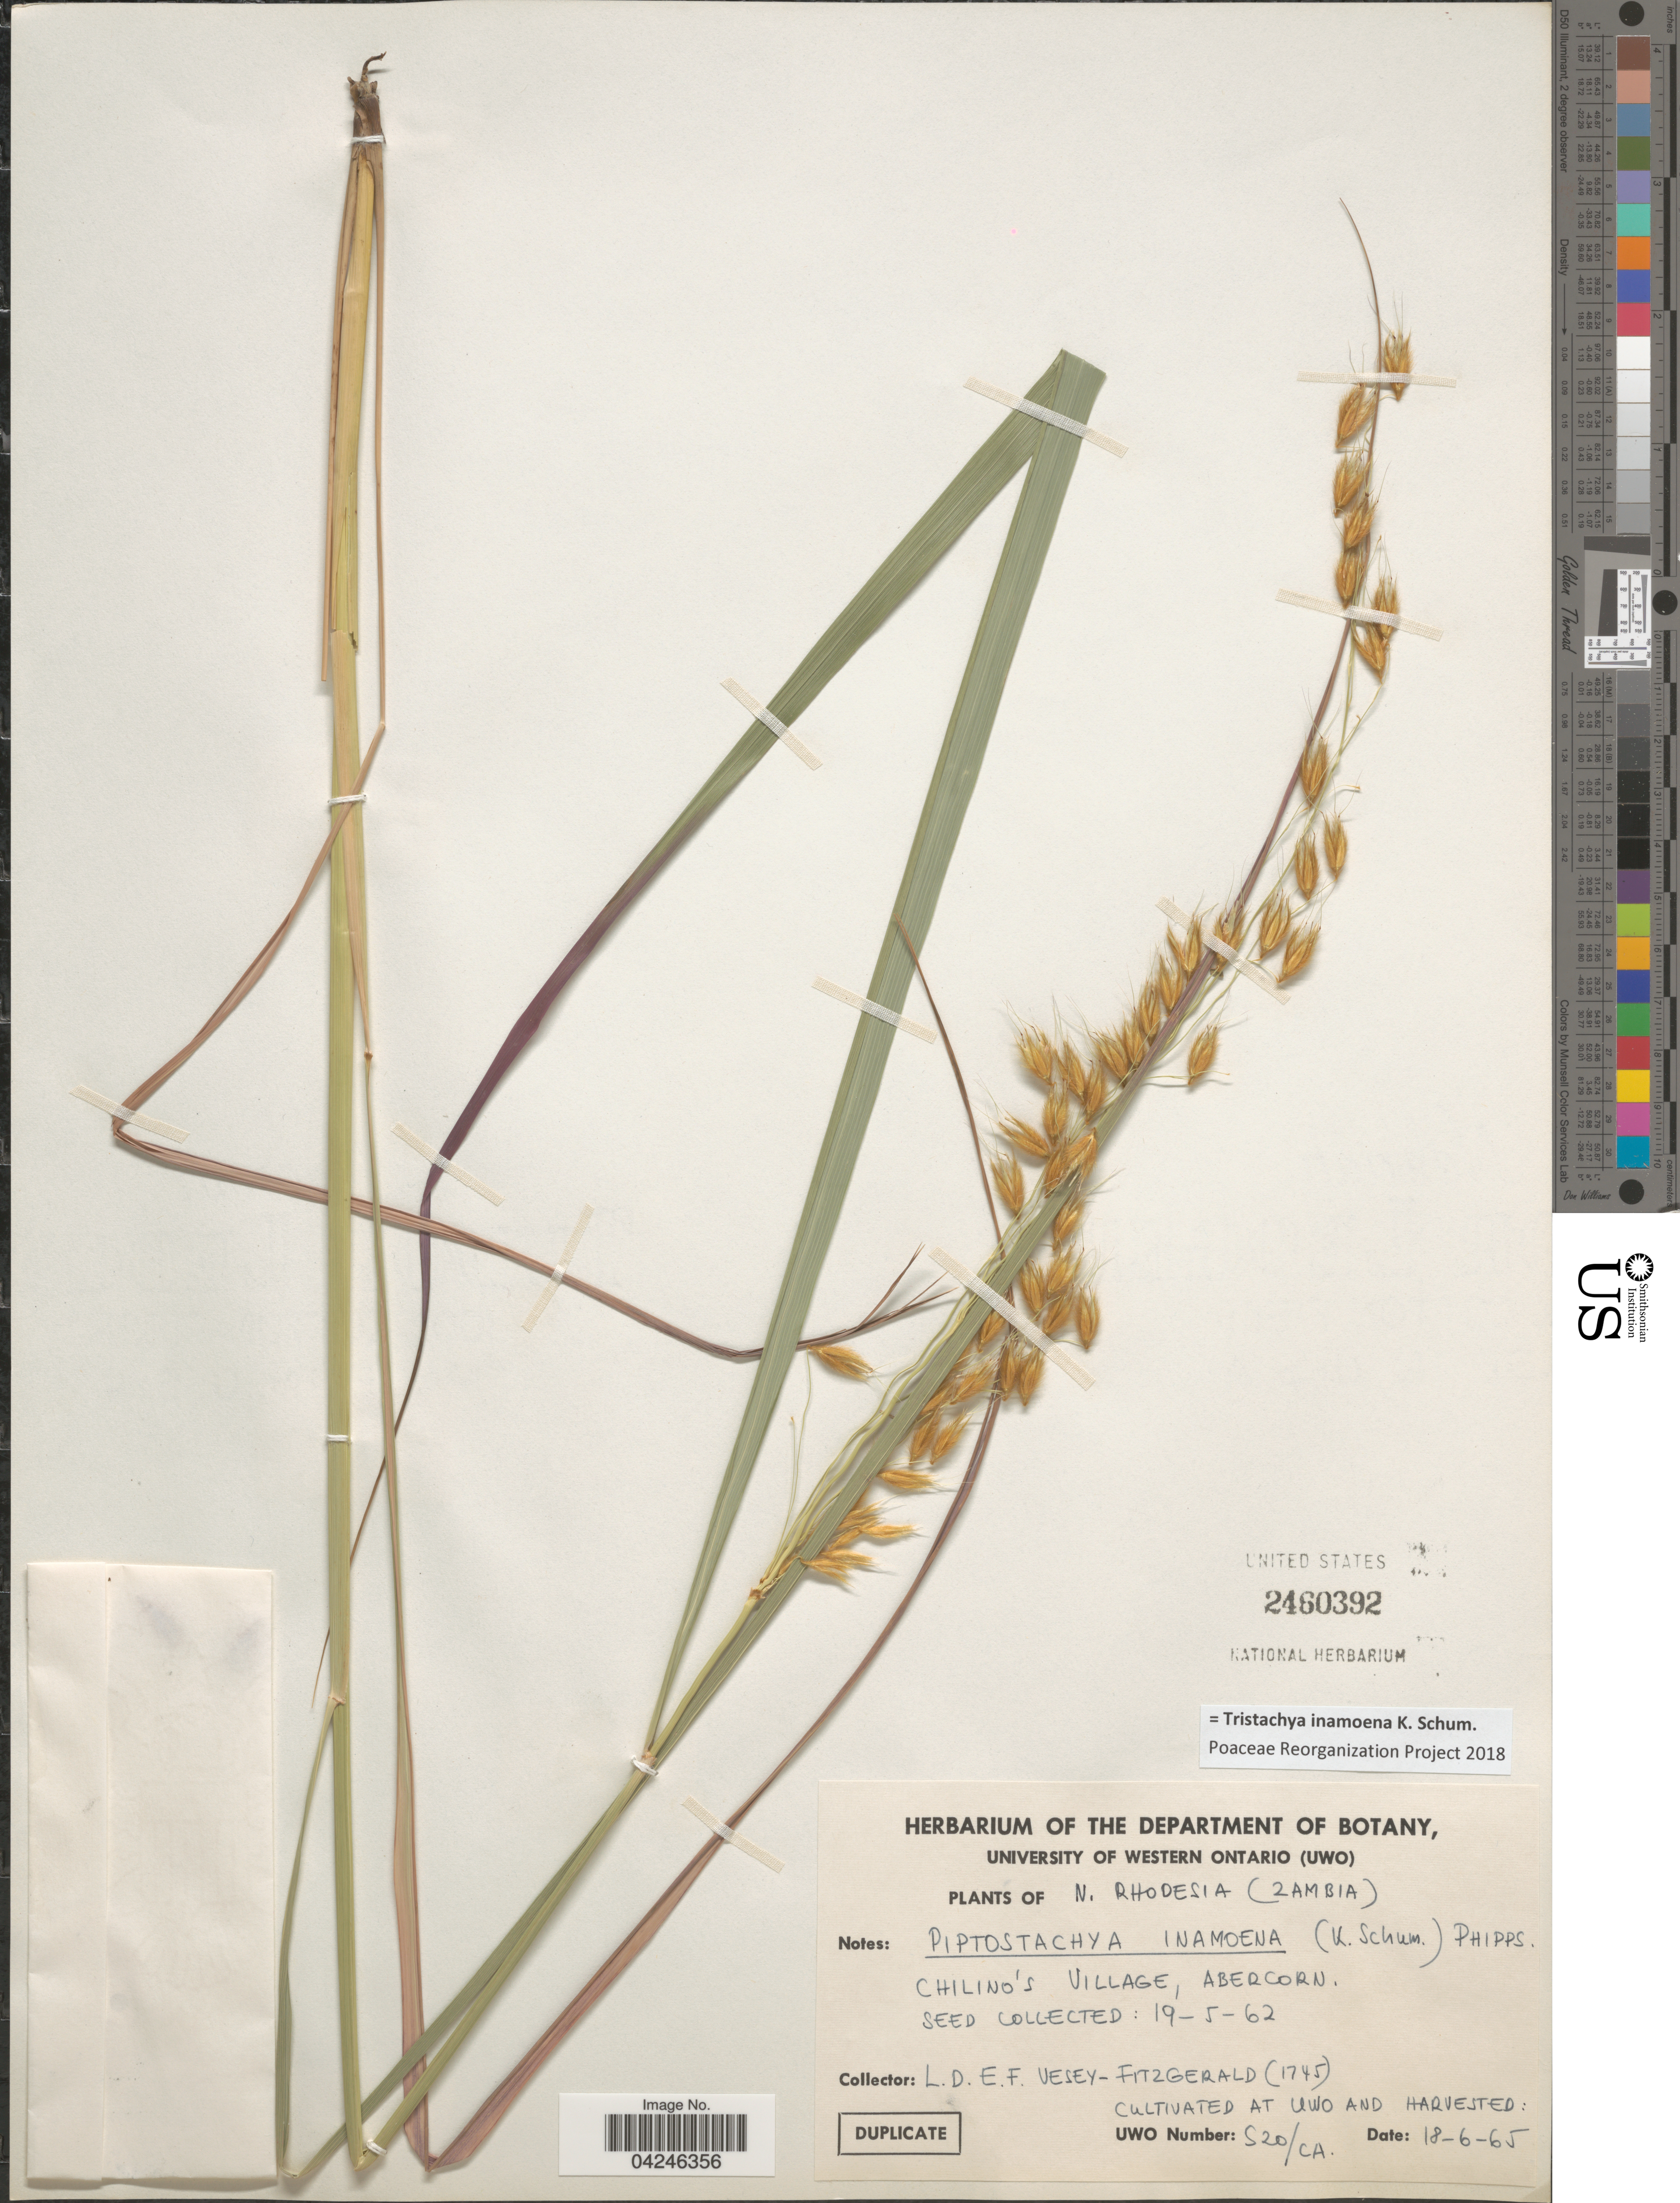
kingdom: Plantae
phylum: Tracheophyta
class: Liliopsida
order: Poales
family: Poaceae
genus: Tristachya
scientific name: Tristachya inamoena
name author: K. Schum.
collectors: L. Vesey-Fitzgerald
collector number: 1745/S20/CA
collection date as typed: Transcribed d/m/y: 18/6/65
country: Canada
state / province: Ontario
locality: At UWO and harvested.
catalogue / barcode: US 2460392